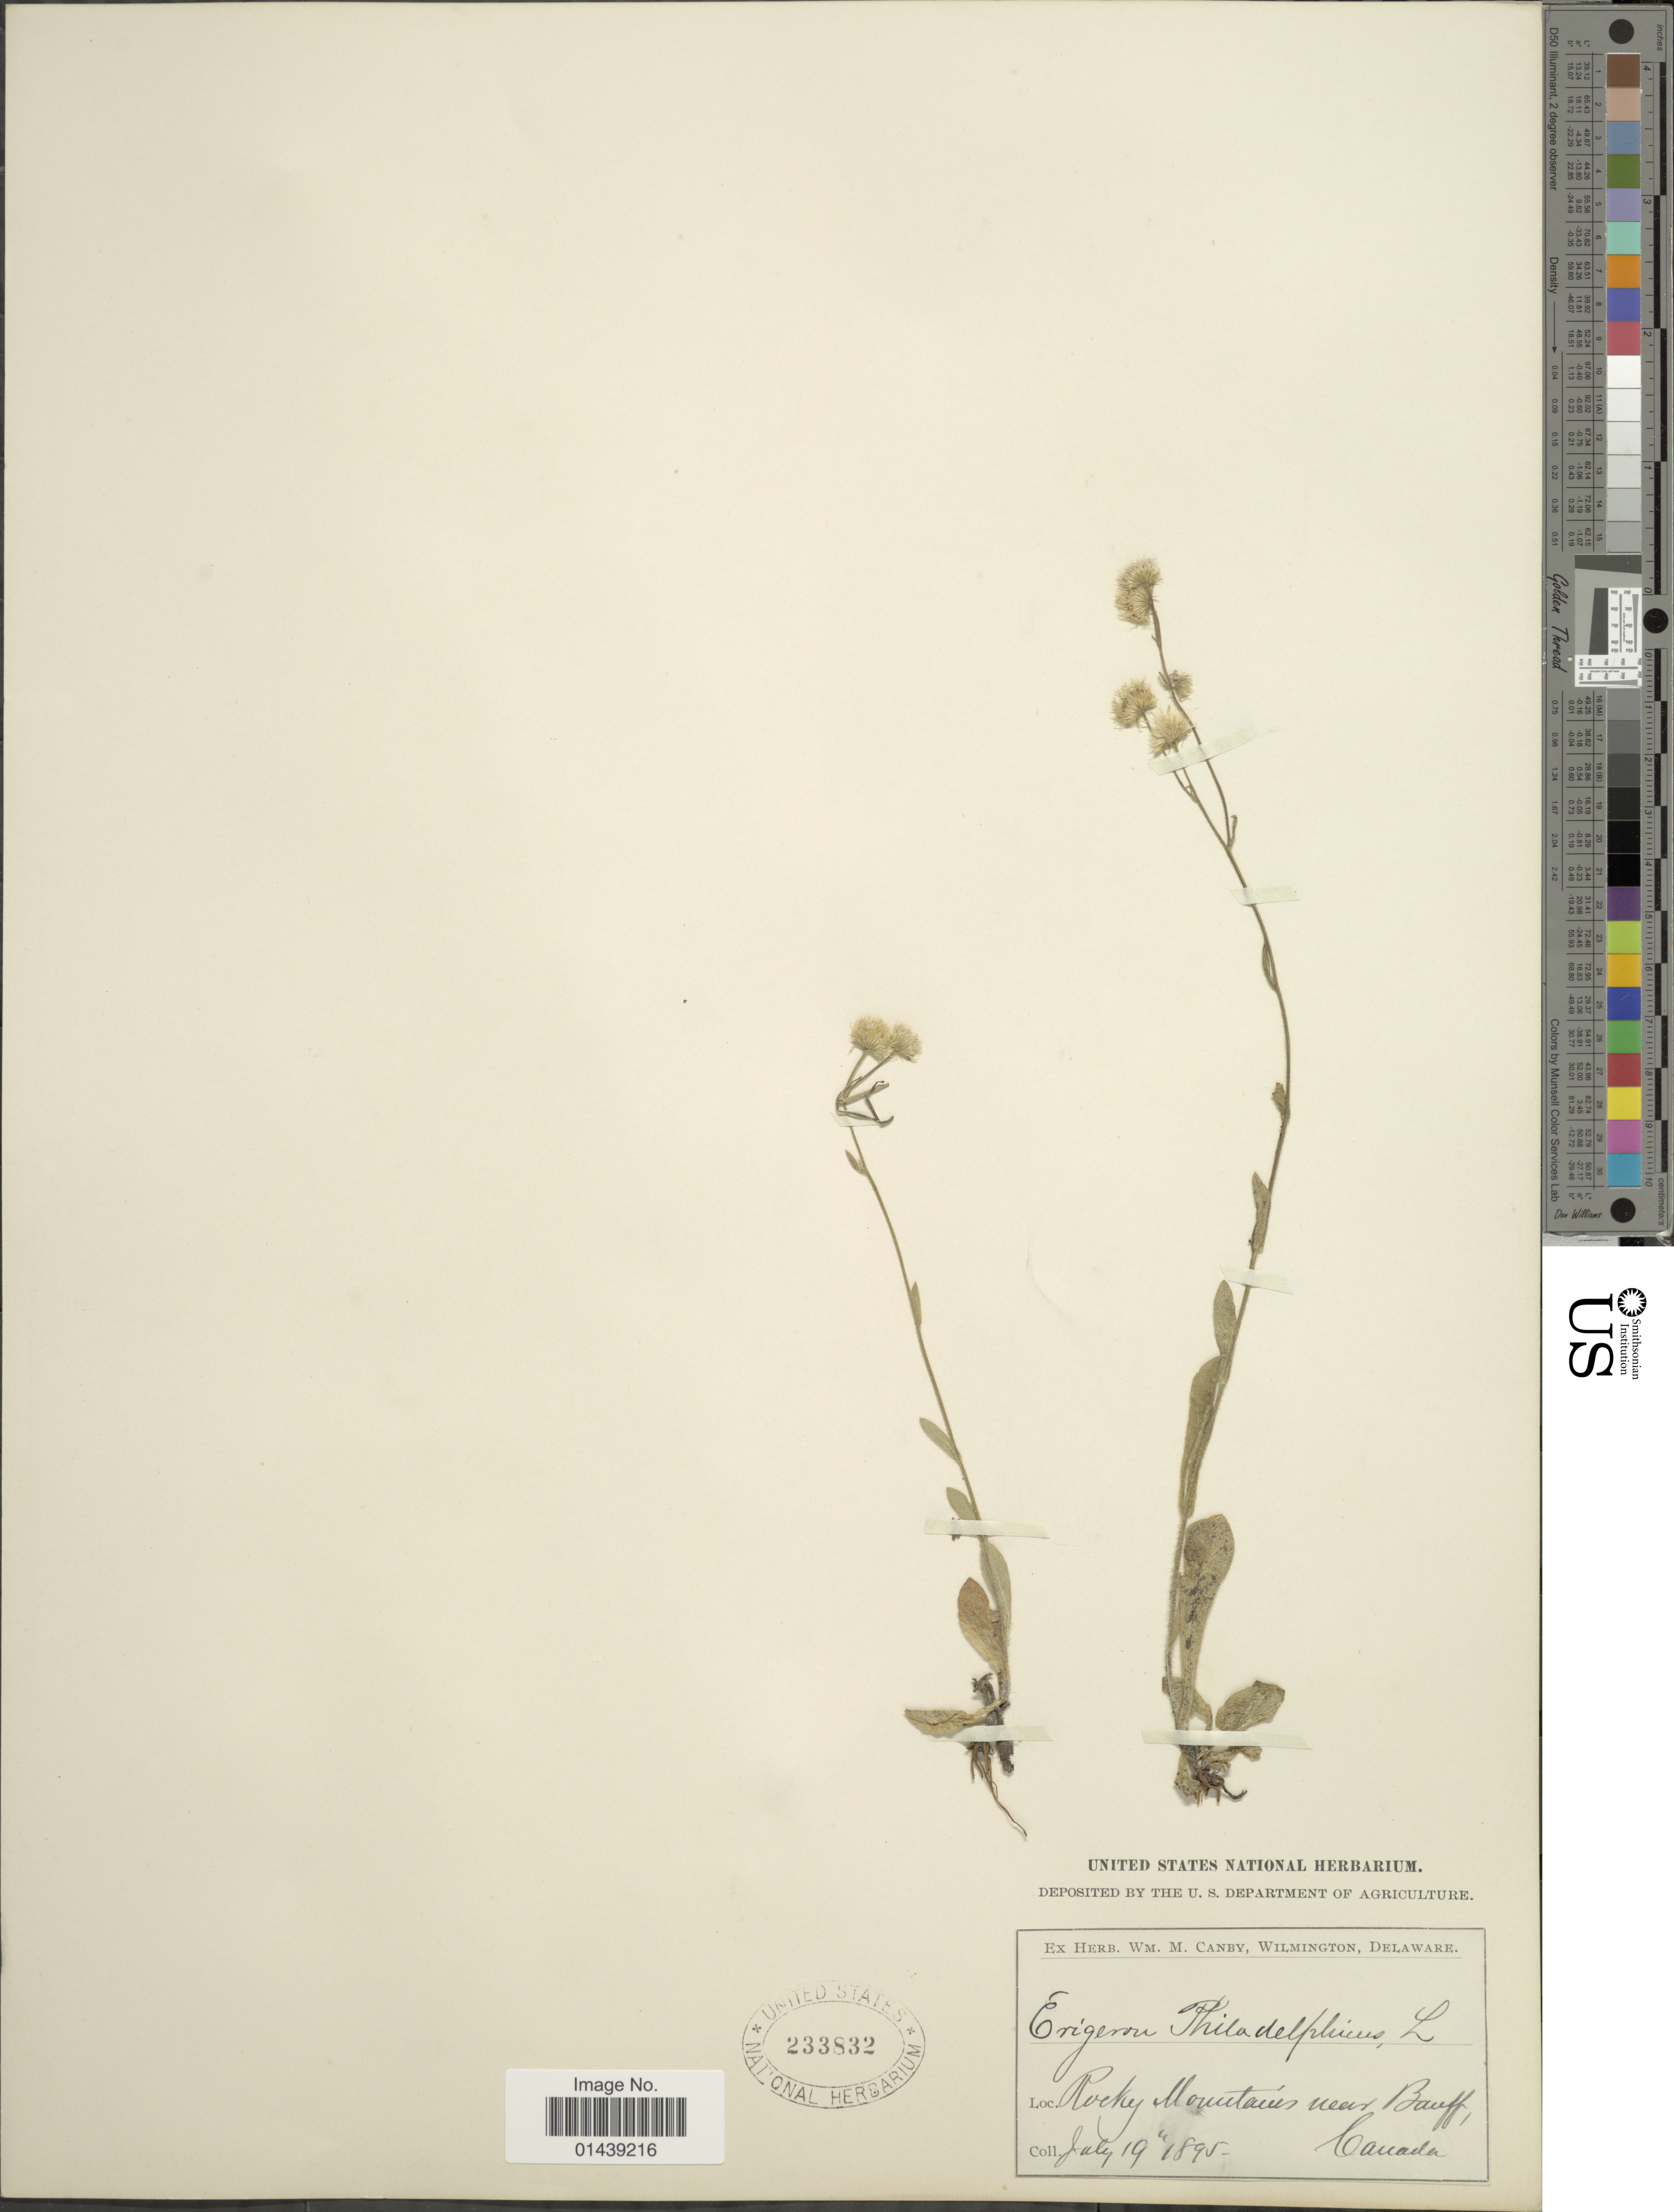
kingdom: Plantae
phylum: Tracheophyta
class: Magnoliopsida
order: Asterales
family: Asteraceae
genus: Erigeron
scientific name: Erigeron philadelphicus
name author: L.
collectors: ex herb. W.M. Canby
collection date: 1895-07-19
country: Canada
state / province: Alberta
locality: Rocky Mountains near Banff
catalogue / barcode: US 233832